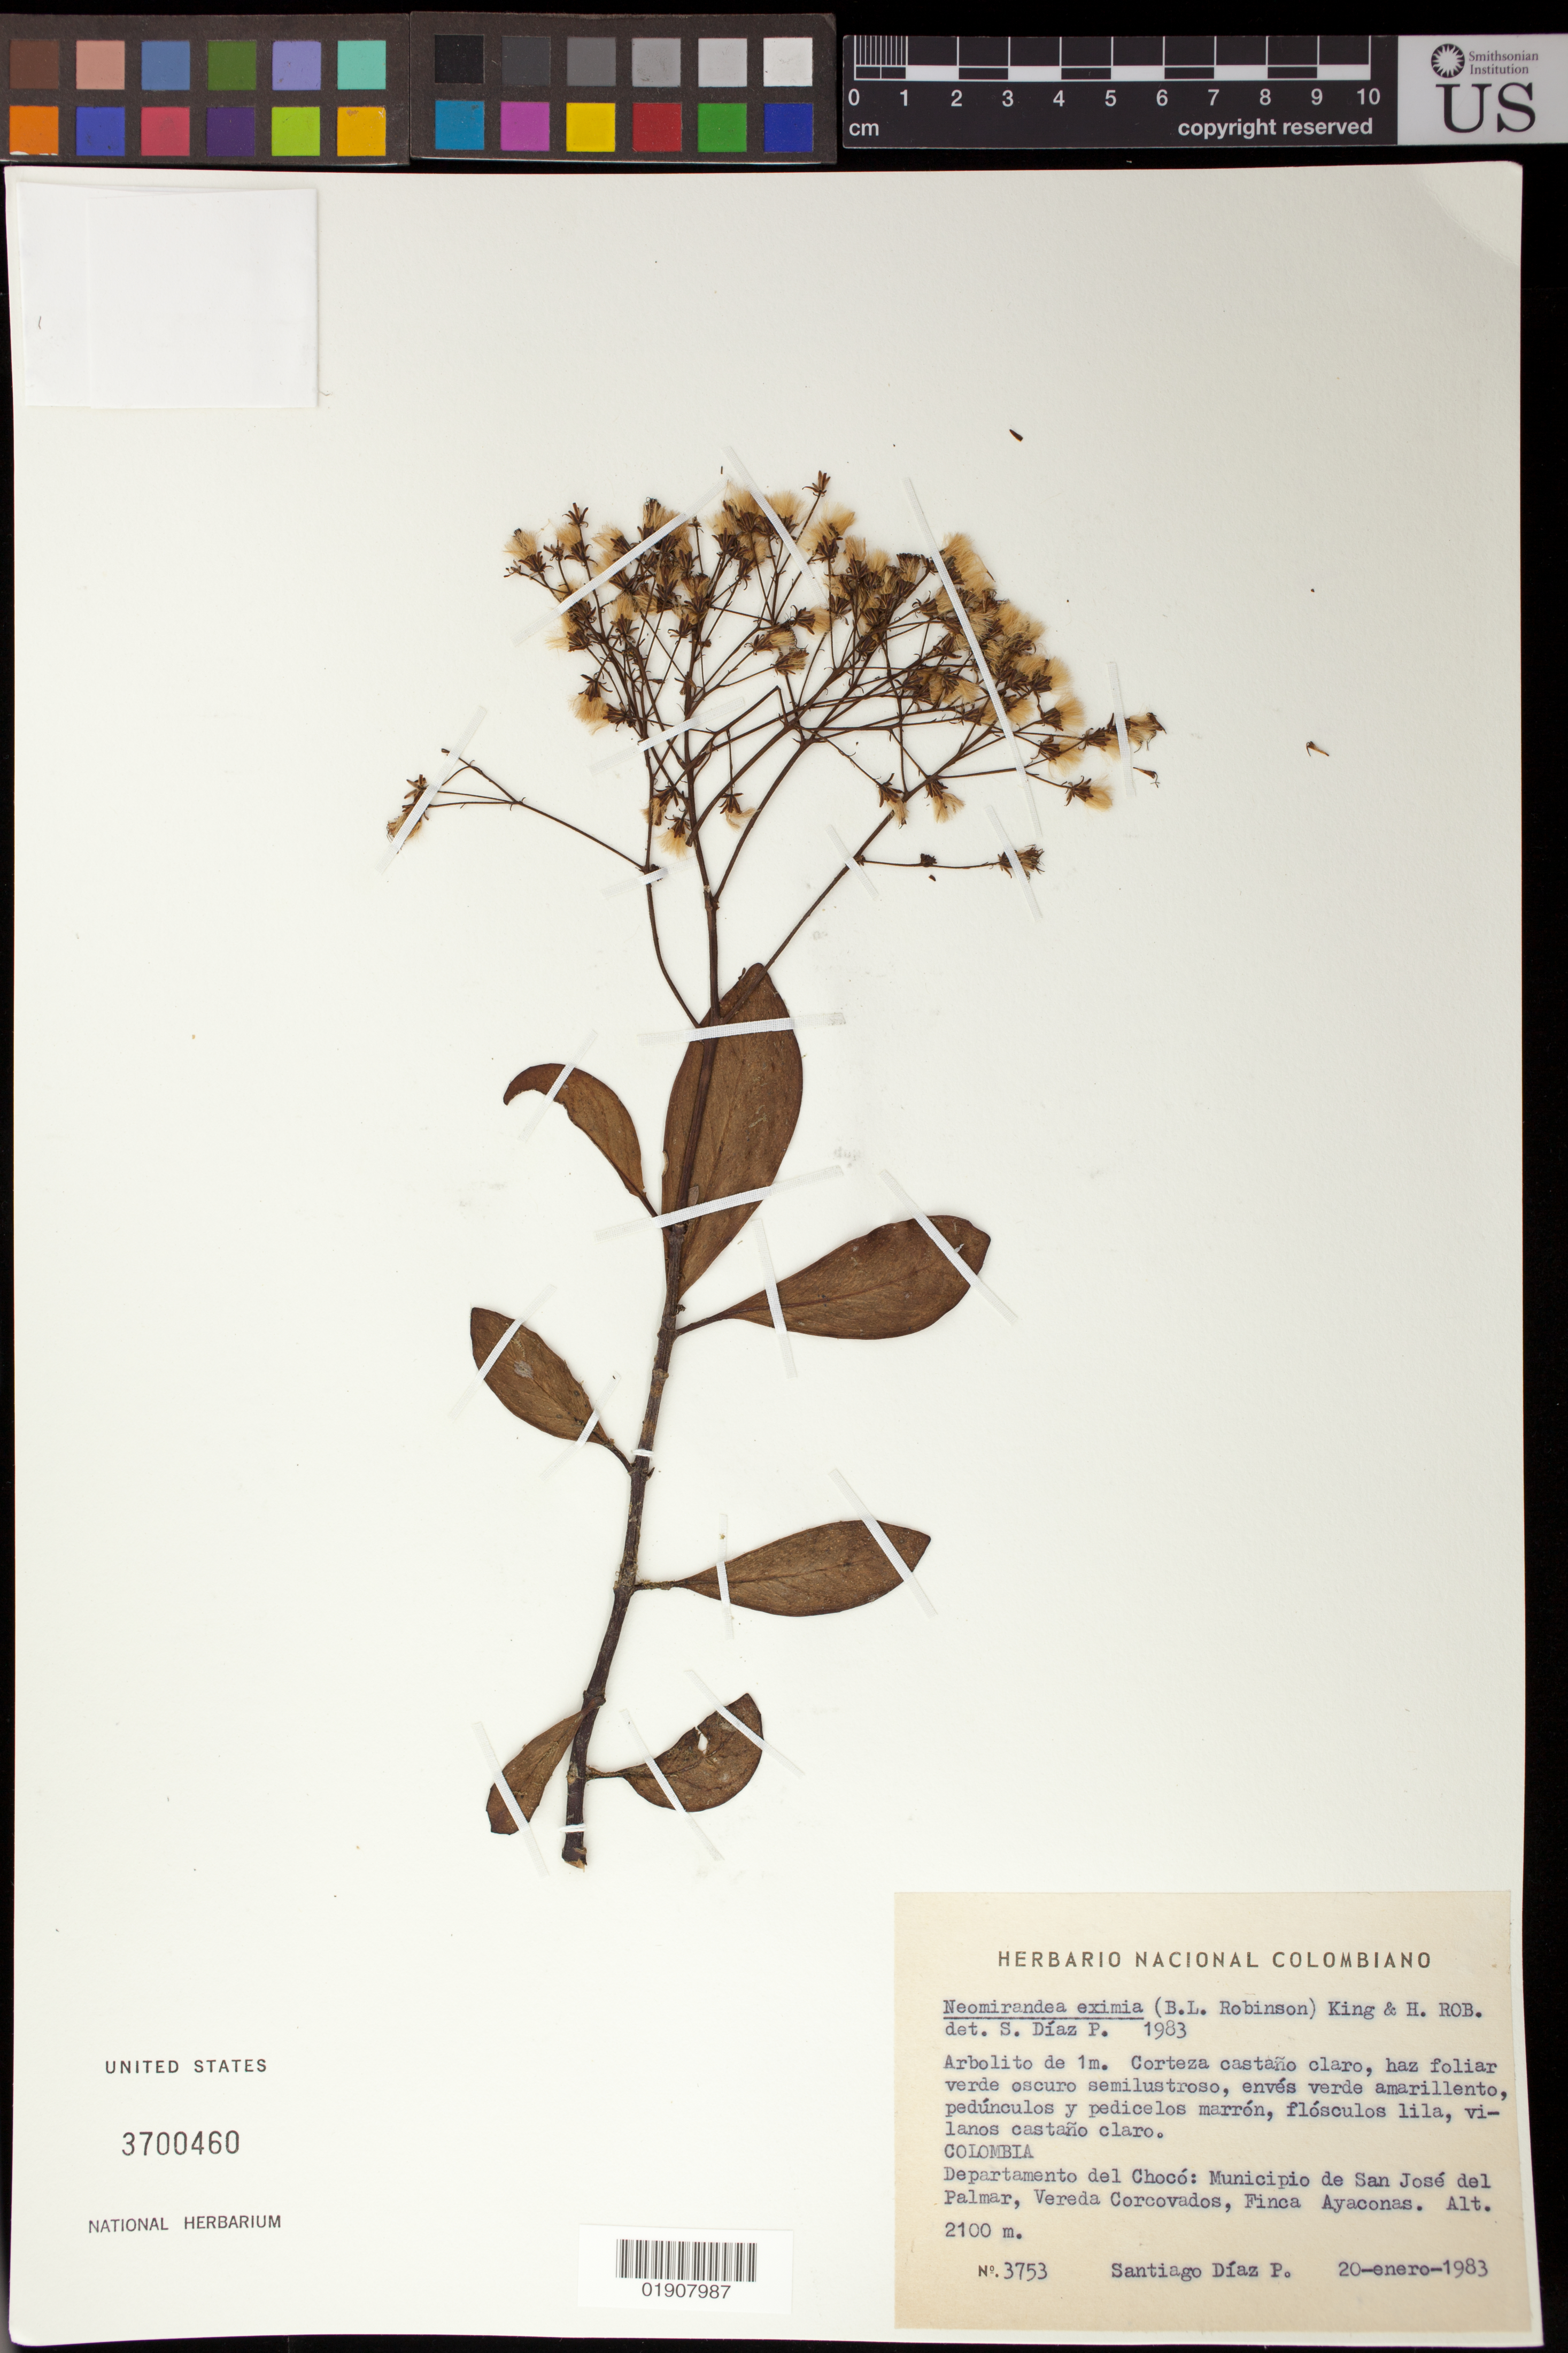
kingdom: Plantae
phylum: Tracheophyta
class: Magnoliopsida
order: Asterales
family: Asteraceae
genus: Neomirandea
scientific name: Neomirandea eximia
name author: (B.L. Rob.) R.M. King & H. Rob.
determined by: Díaz Píedrahíta, S.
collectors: S. Díaz Píedrahíta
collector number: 3753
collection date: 1983-01-20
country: Colombia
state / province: Choco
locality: Municipio de San José del Palmar, Vereda Corcovados, Finca Ayaconas.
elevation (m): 2100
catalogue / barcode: US 3700460